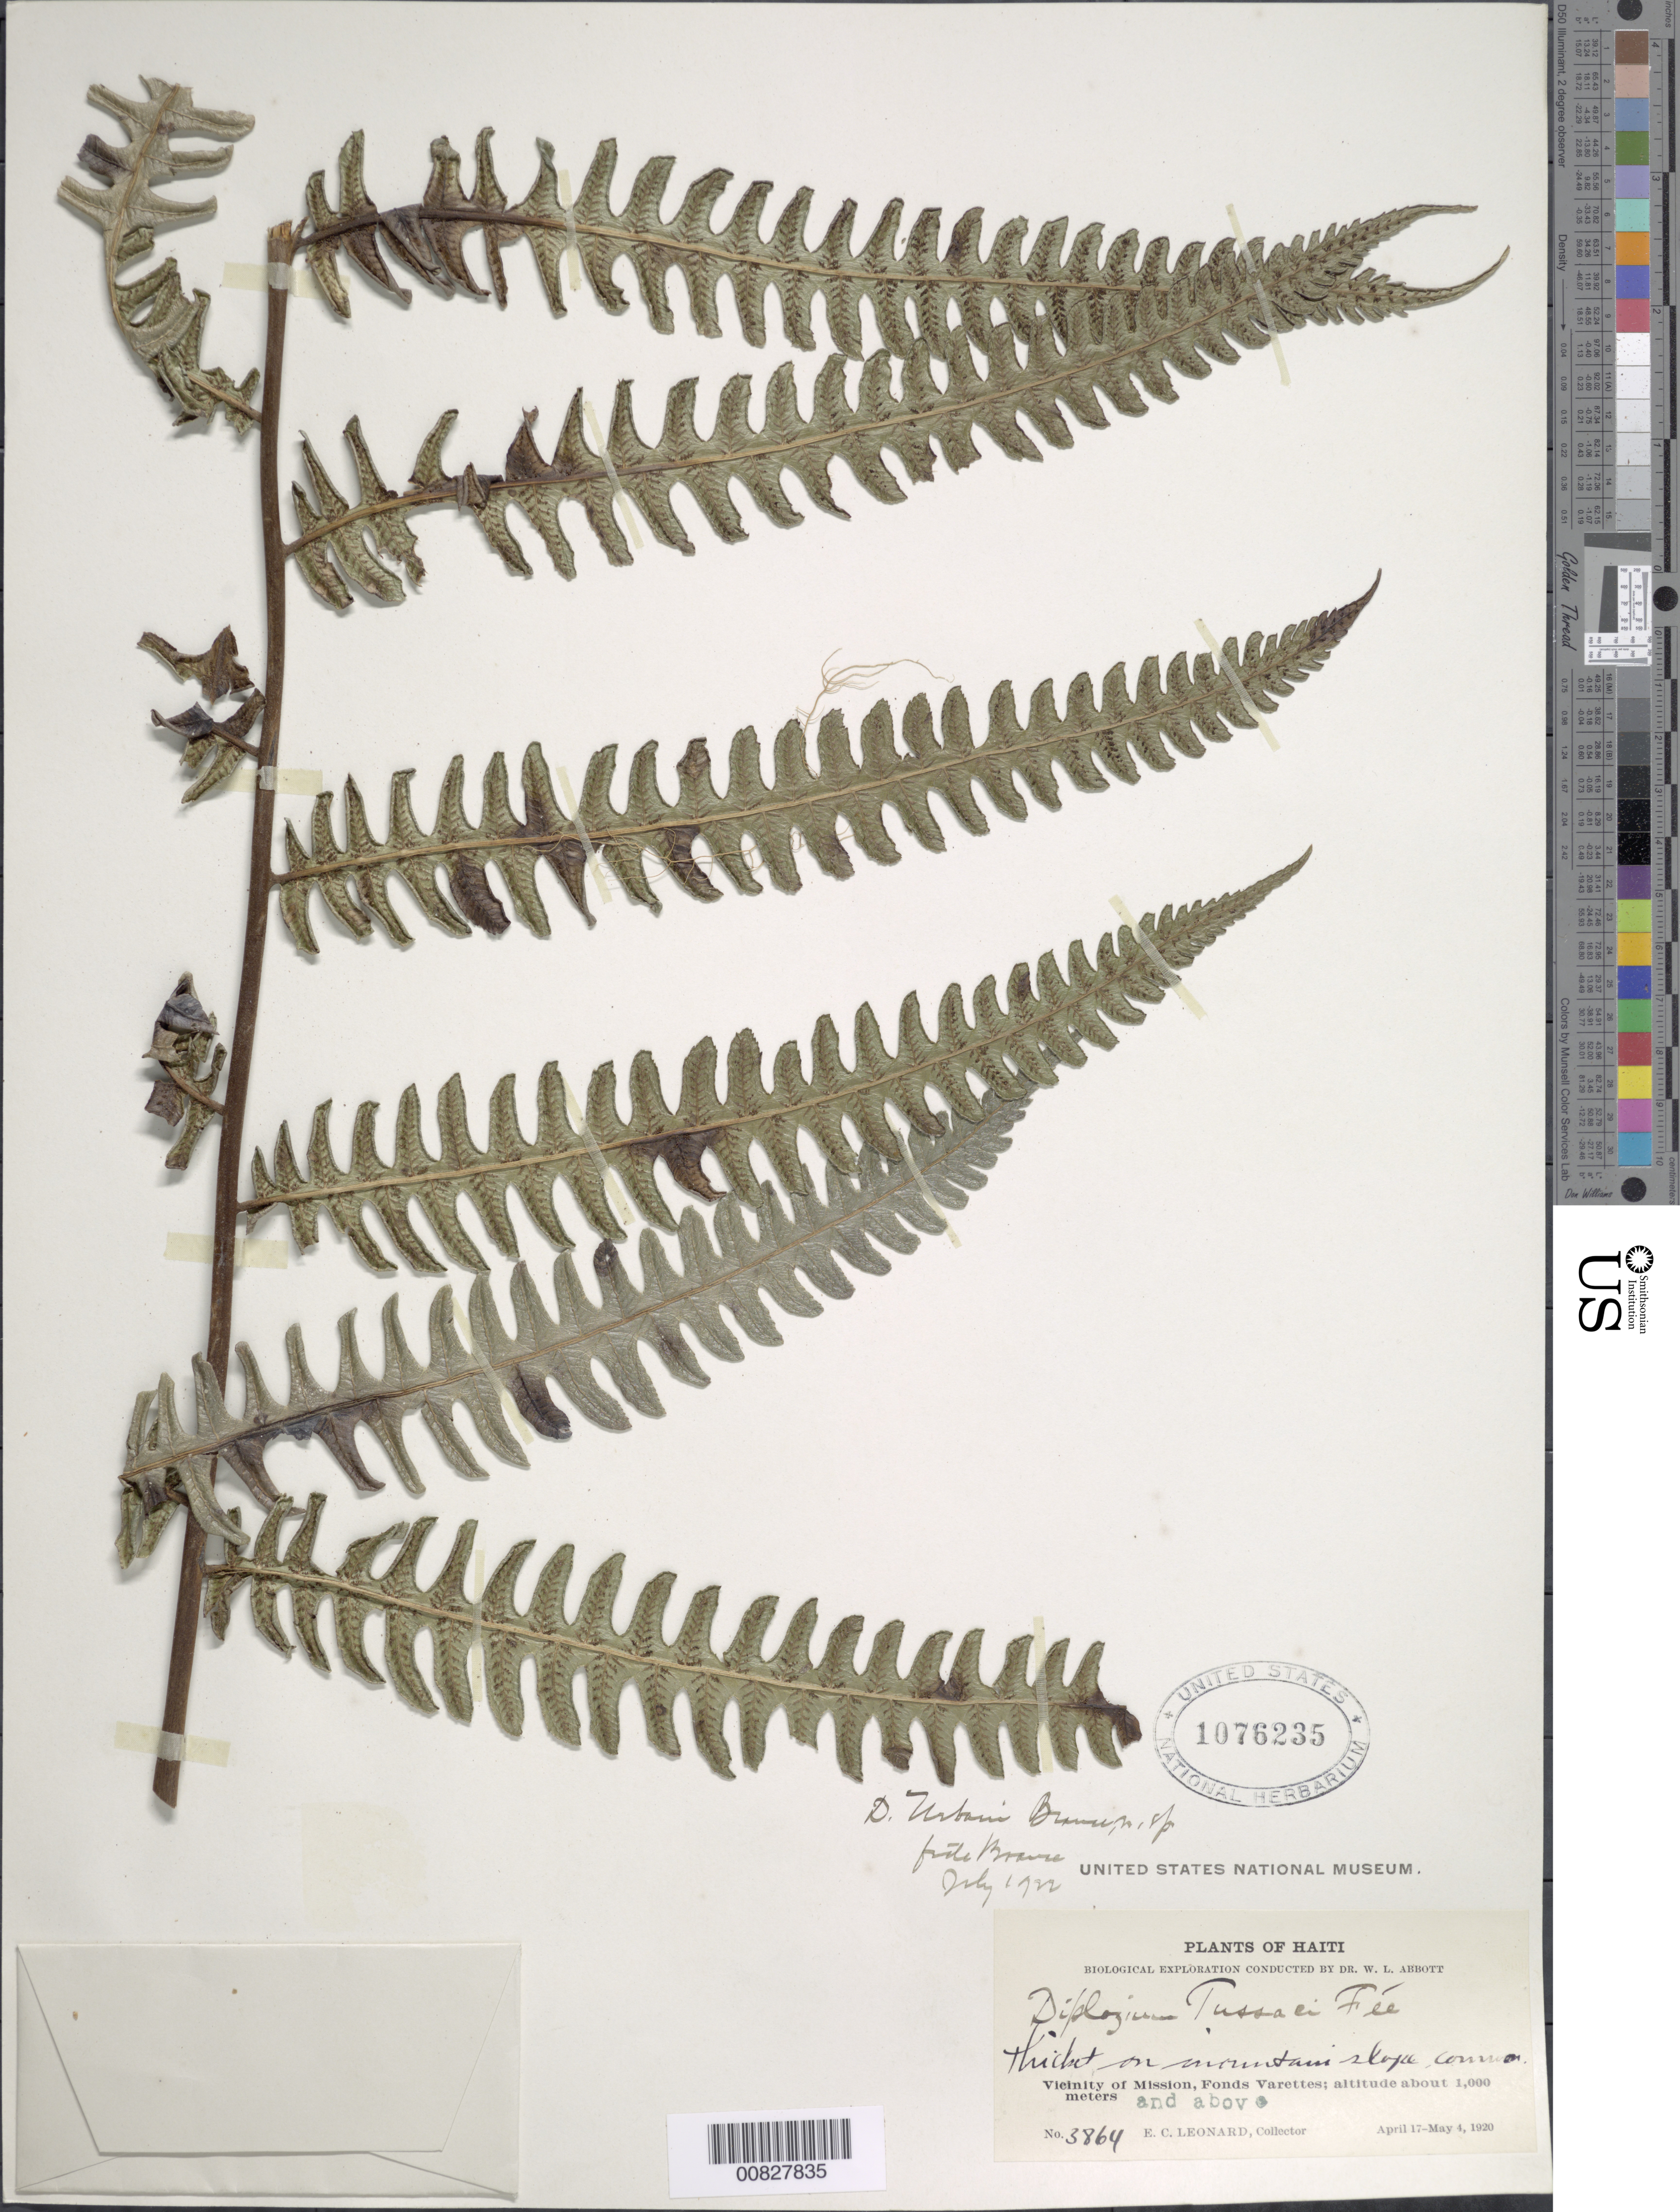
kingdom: Plantae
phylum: Tracheophyta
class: Polypodiopsida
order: Polypodiales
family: Athyriaceae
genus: Diplazium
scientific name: Diplazium tussacii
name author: Fée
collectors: E. C. Leonard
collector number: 3864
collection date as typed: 17 Apr 1920 to 04 May 1920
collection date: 1920-04-17/1920-05-04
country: Haiti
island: Hispaniola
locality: Fonds Varettes, vicinity Mission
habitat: Thicket on mountain slope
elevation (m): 1000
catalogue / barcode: US 1076235